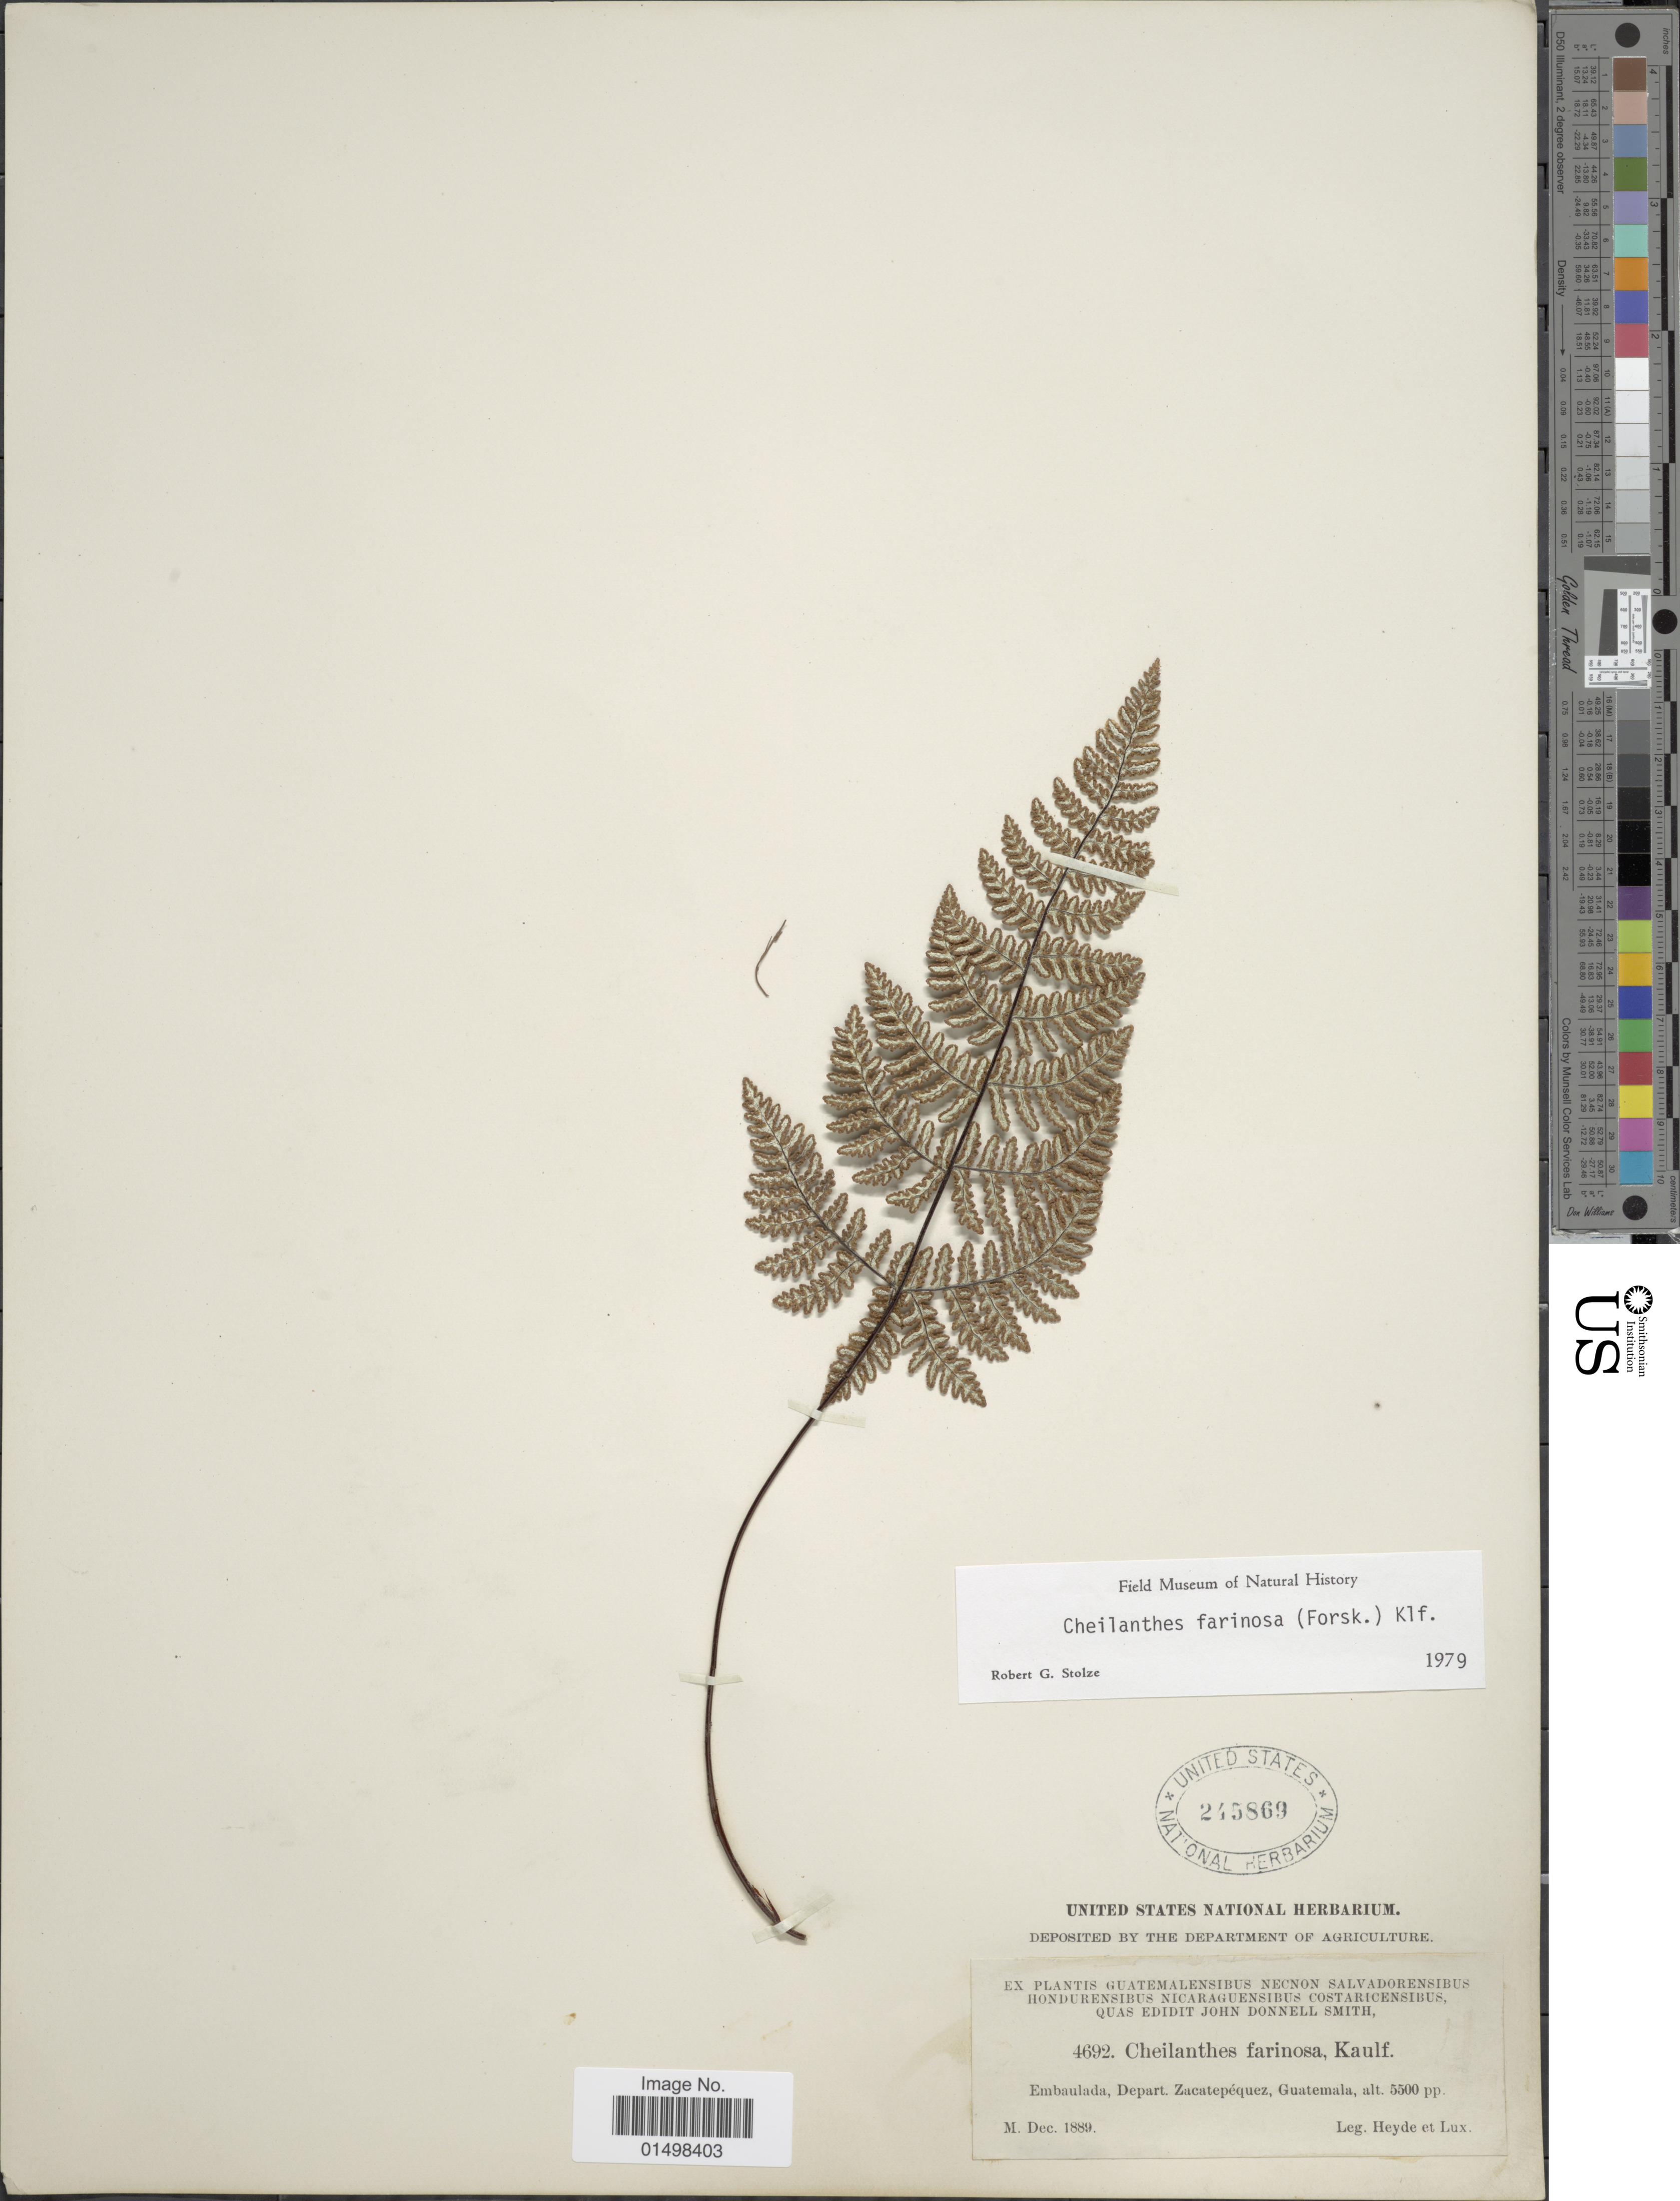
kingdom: Plantae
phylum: Tracheophyta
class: Polypodiopsida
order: Polypodiales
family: Pteridaceae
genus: Aleuritopteris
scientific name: Aleuritopteris farinosa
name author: (Forssk.) Fée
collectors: Heyde & Lux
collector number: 4692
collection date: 1889-12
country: Guatemala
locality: Embaulada, Depart. Zacatepequez.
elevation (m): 1676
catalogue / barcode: US 245869